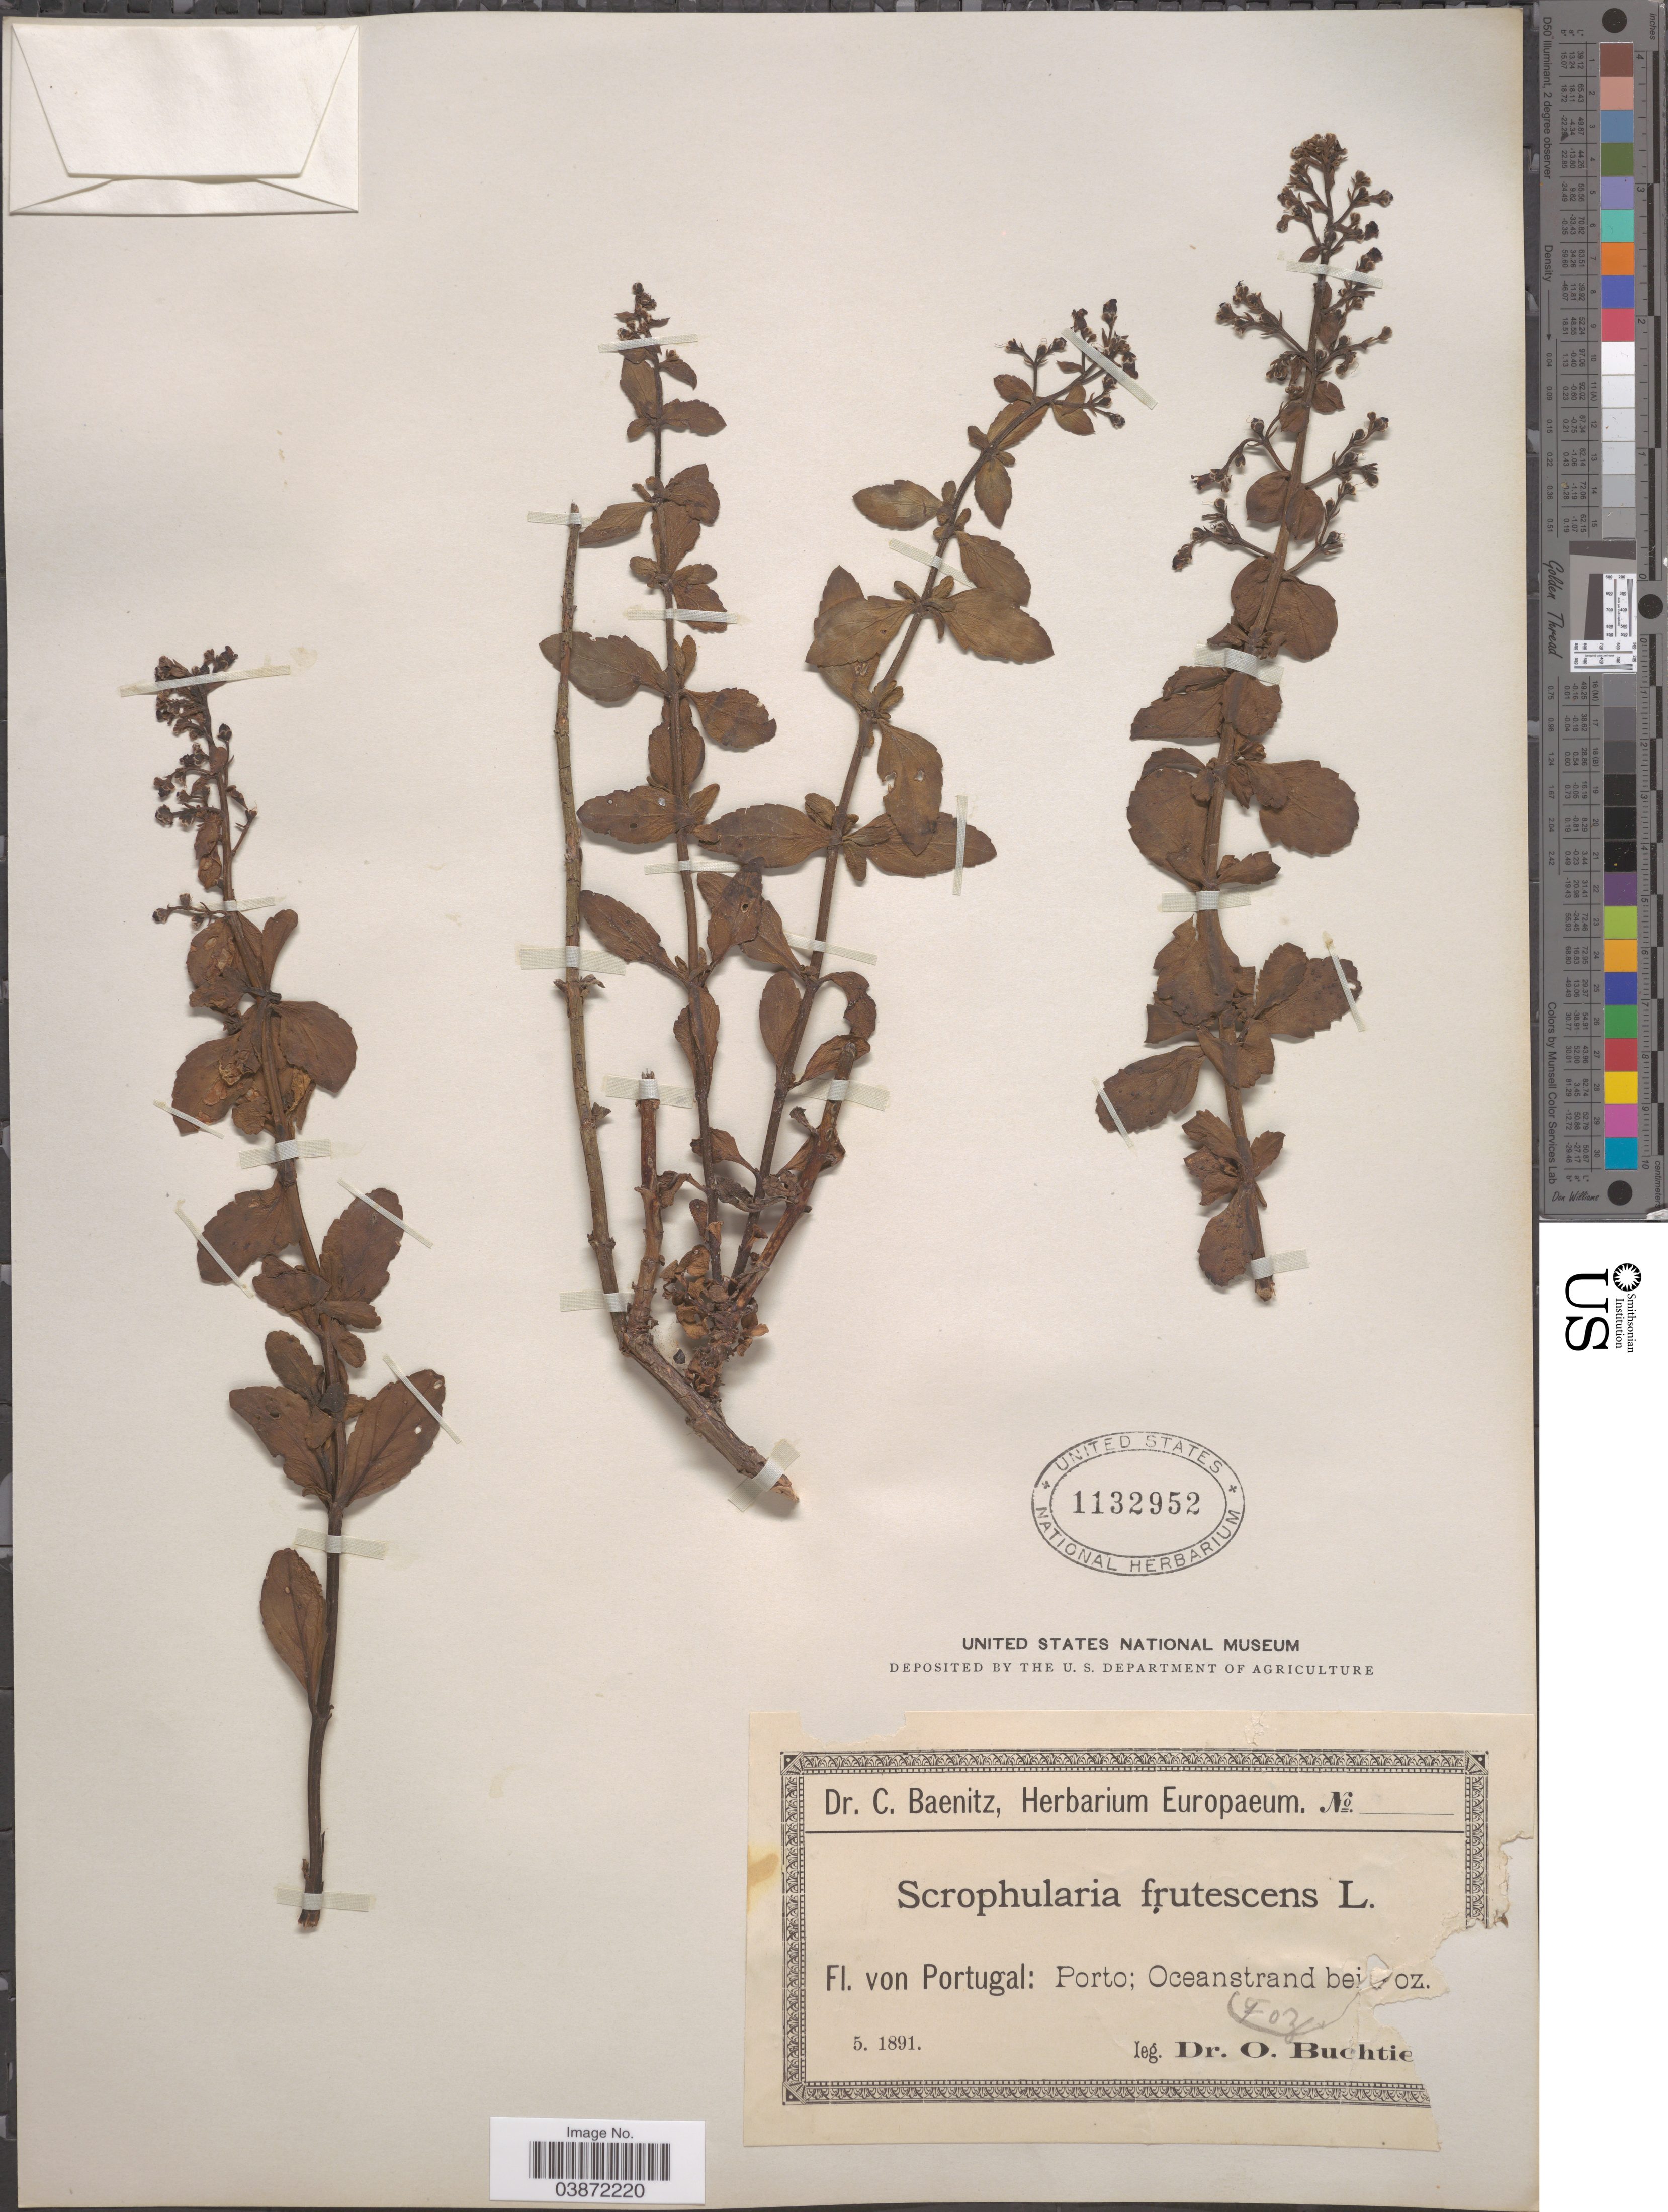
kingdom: Plantae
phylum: Tracheophyta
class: Magnoliopsida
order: Lamiales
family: Scrophulariaceae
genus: Scrophularia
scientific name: Scrophularia frutescens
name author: L.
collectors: O. Buchtien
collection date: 1891-05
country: Portugal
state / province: Porto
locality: Oceanstrand bei Foz.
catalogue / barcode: US 1132952